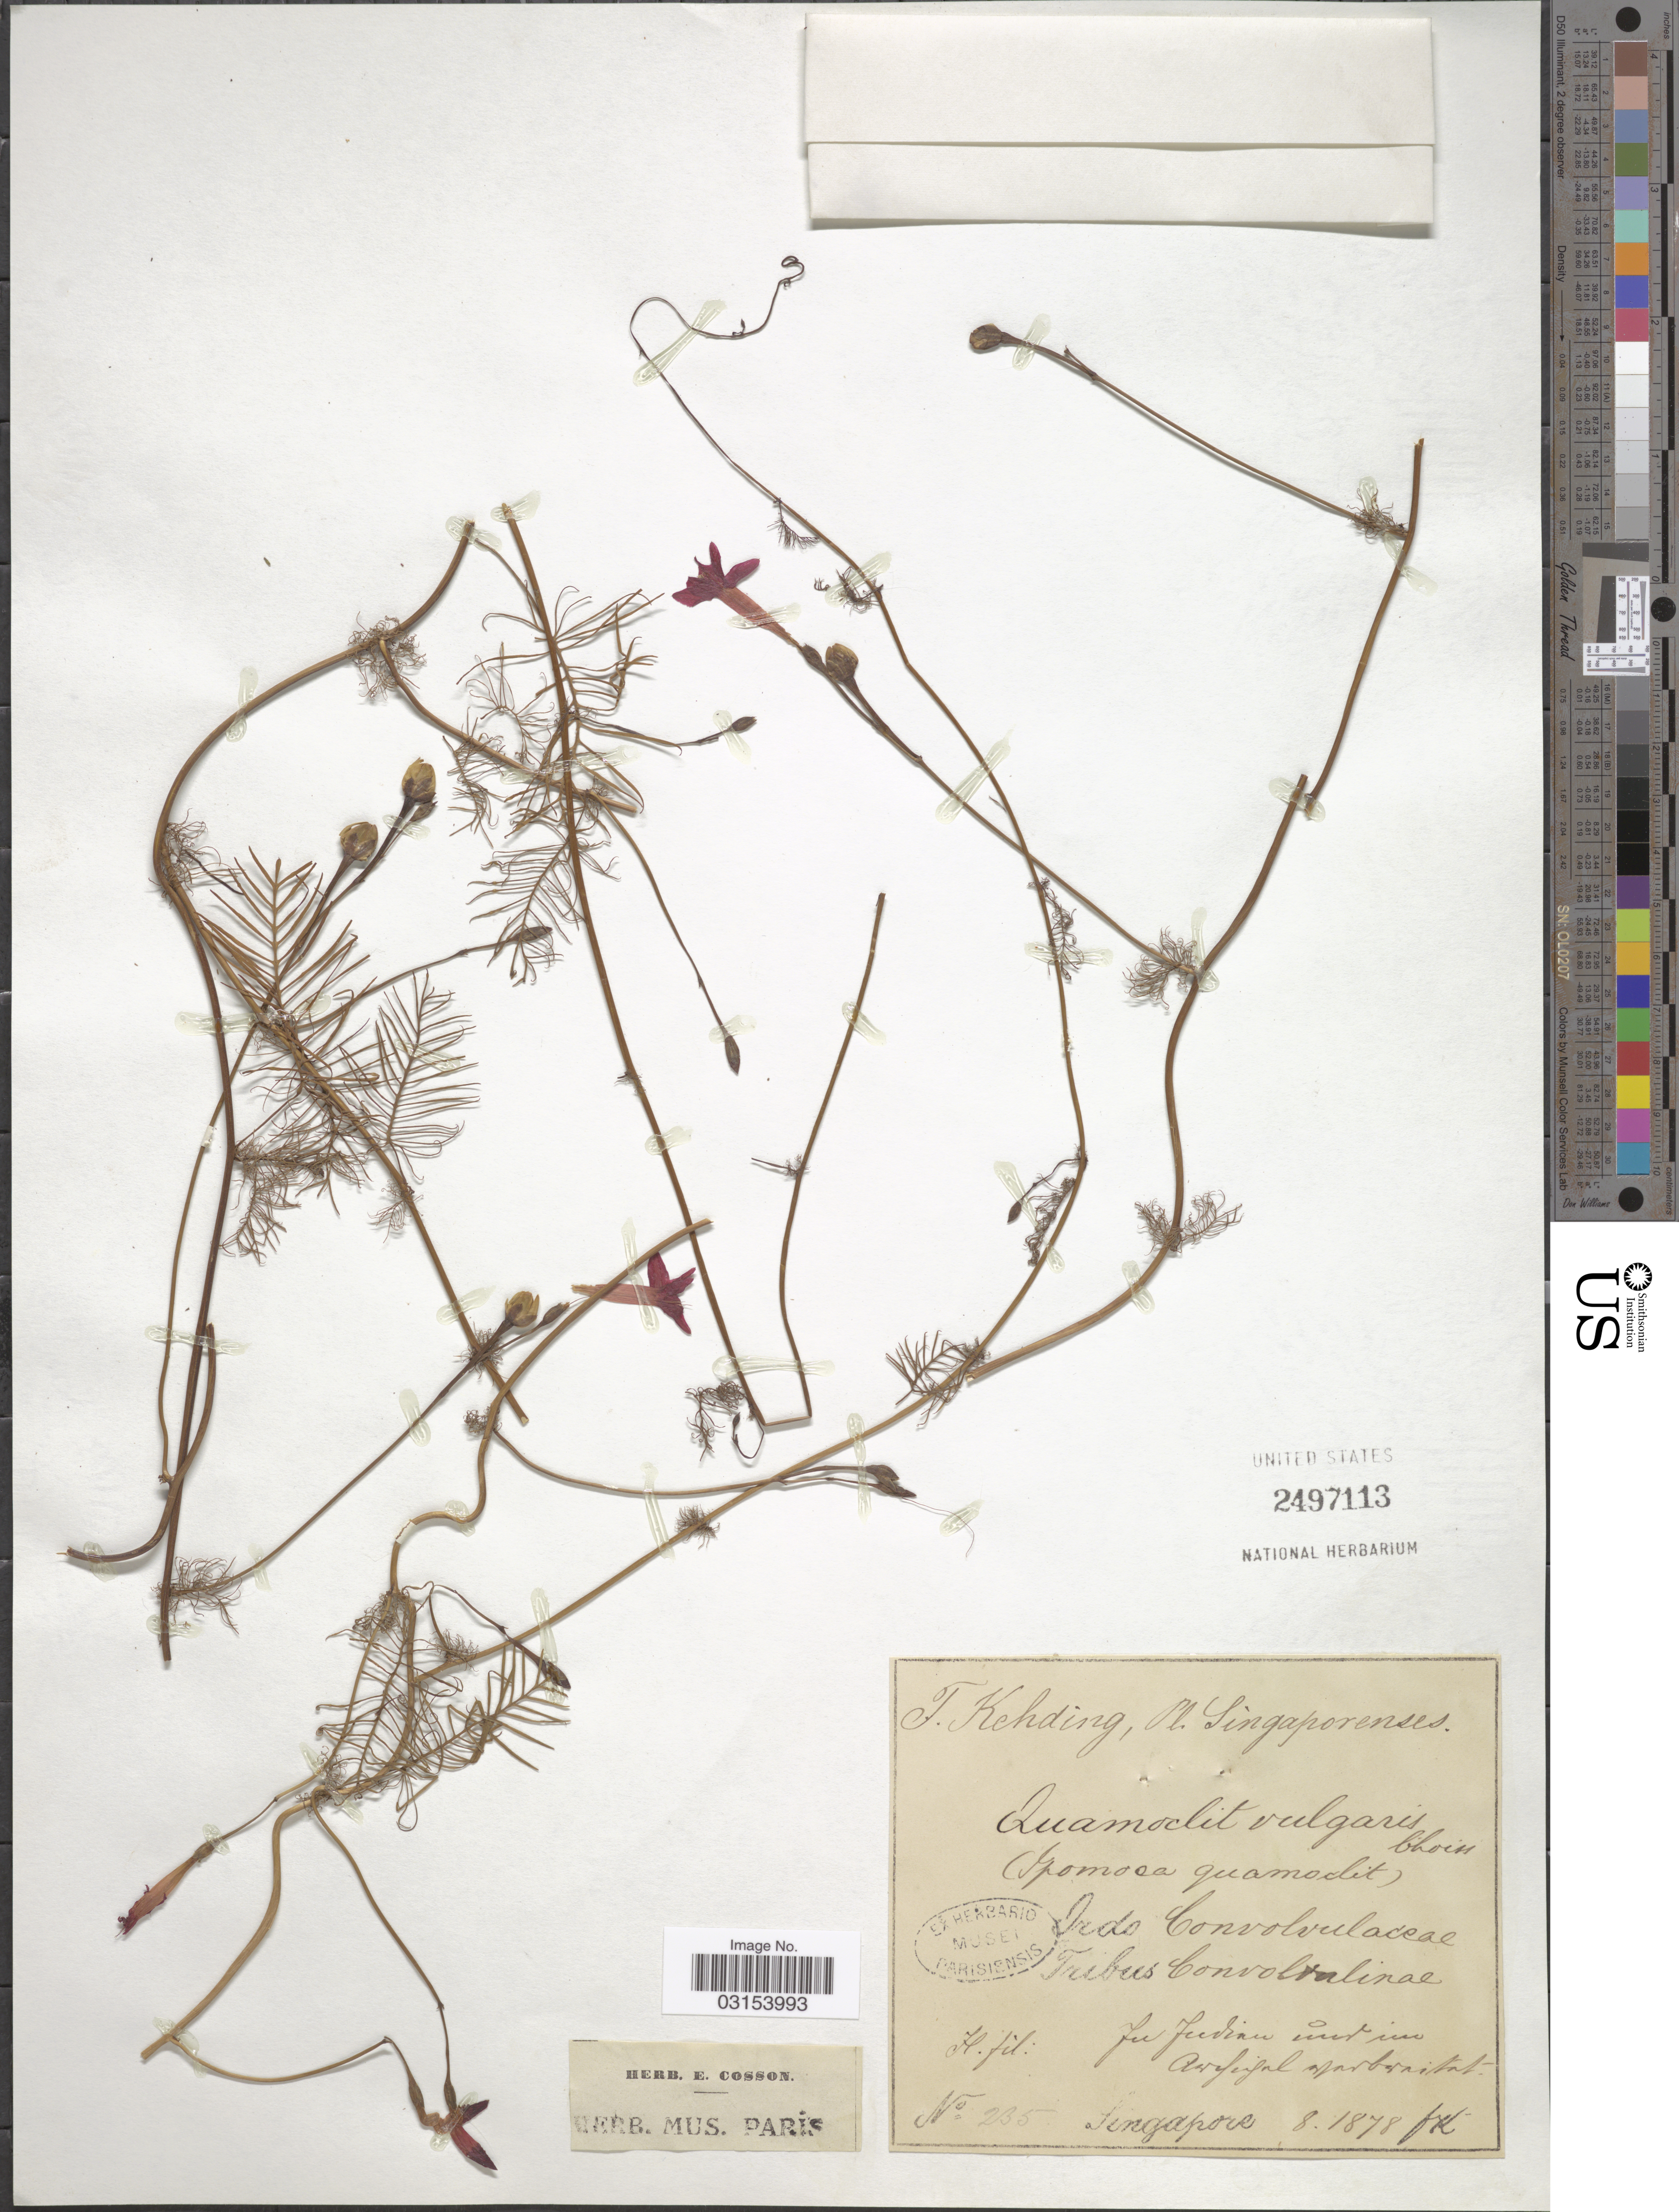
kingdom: Plantae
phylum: Tracheophyta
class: Magnoliopsida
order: Solanales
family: Convolvulaceae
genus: Ipomoea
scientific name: Ipomoea quamoclit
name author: L.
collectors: F. Kehding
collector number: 235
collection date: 1878-08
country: Singapore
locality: Ju judian int in Arfeifal wardraitat. [interpreted]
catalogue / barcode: US 2497113